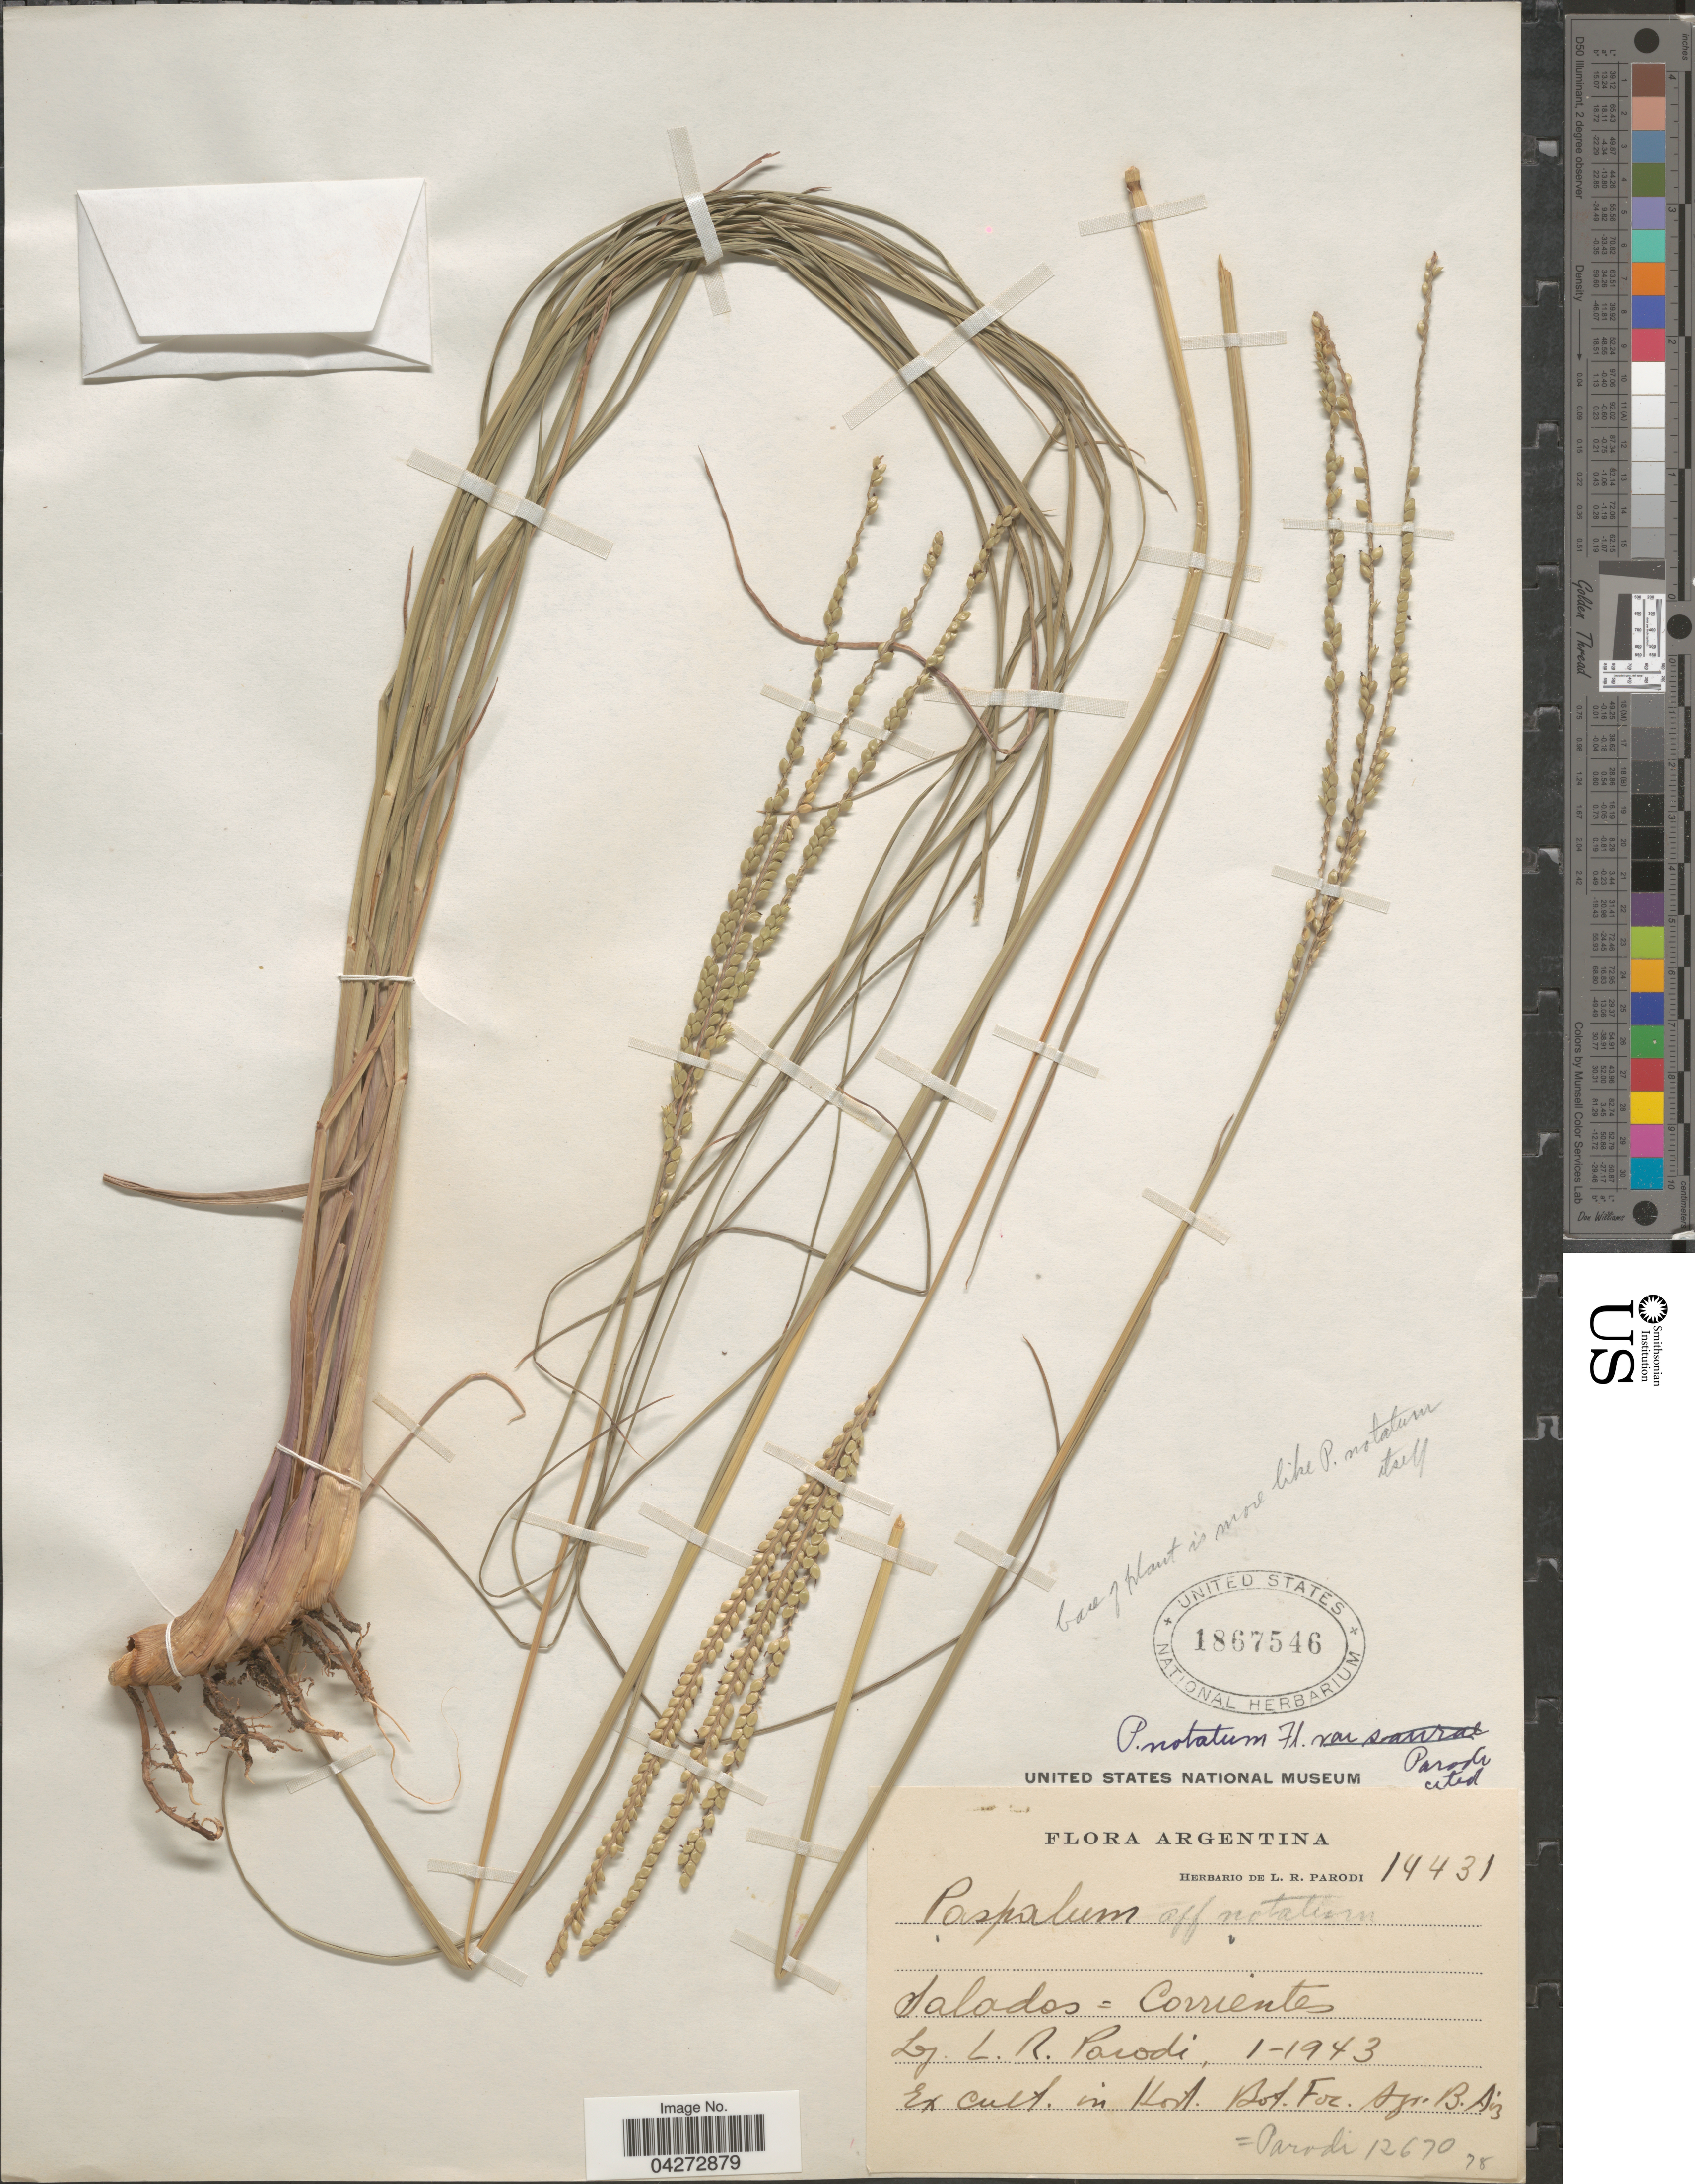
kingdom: Plantae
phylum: Tracheophyta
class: Liliopsida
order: Poales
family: Poaceae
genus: Paspalum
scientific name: Paspalum notatum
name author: Flüggé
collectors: L. R. Parodi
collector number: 14431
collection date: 1943-01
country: Argentina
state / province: Corrientes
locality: Salados.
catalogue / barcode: US 1867546